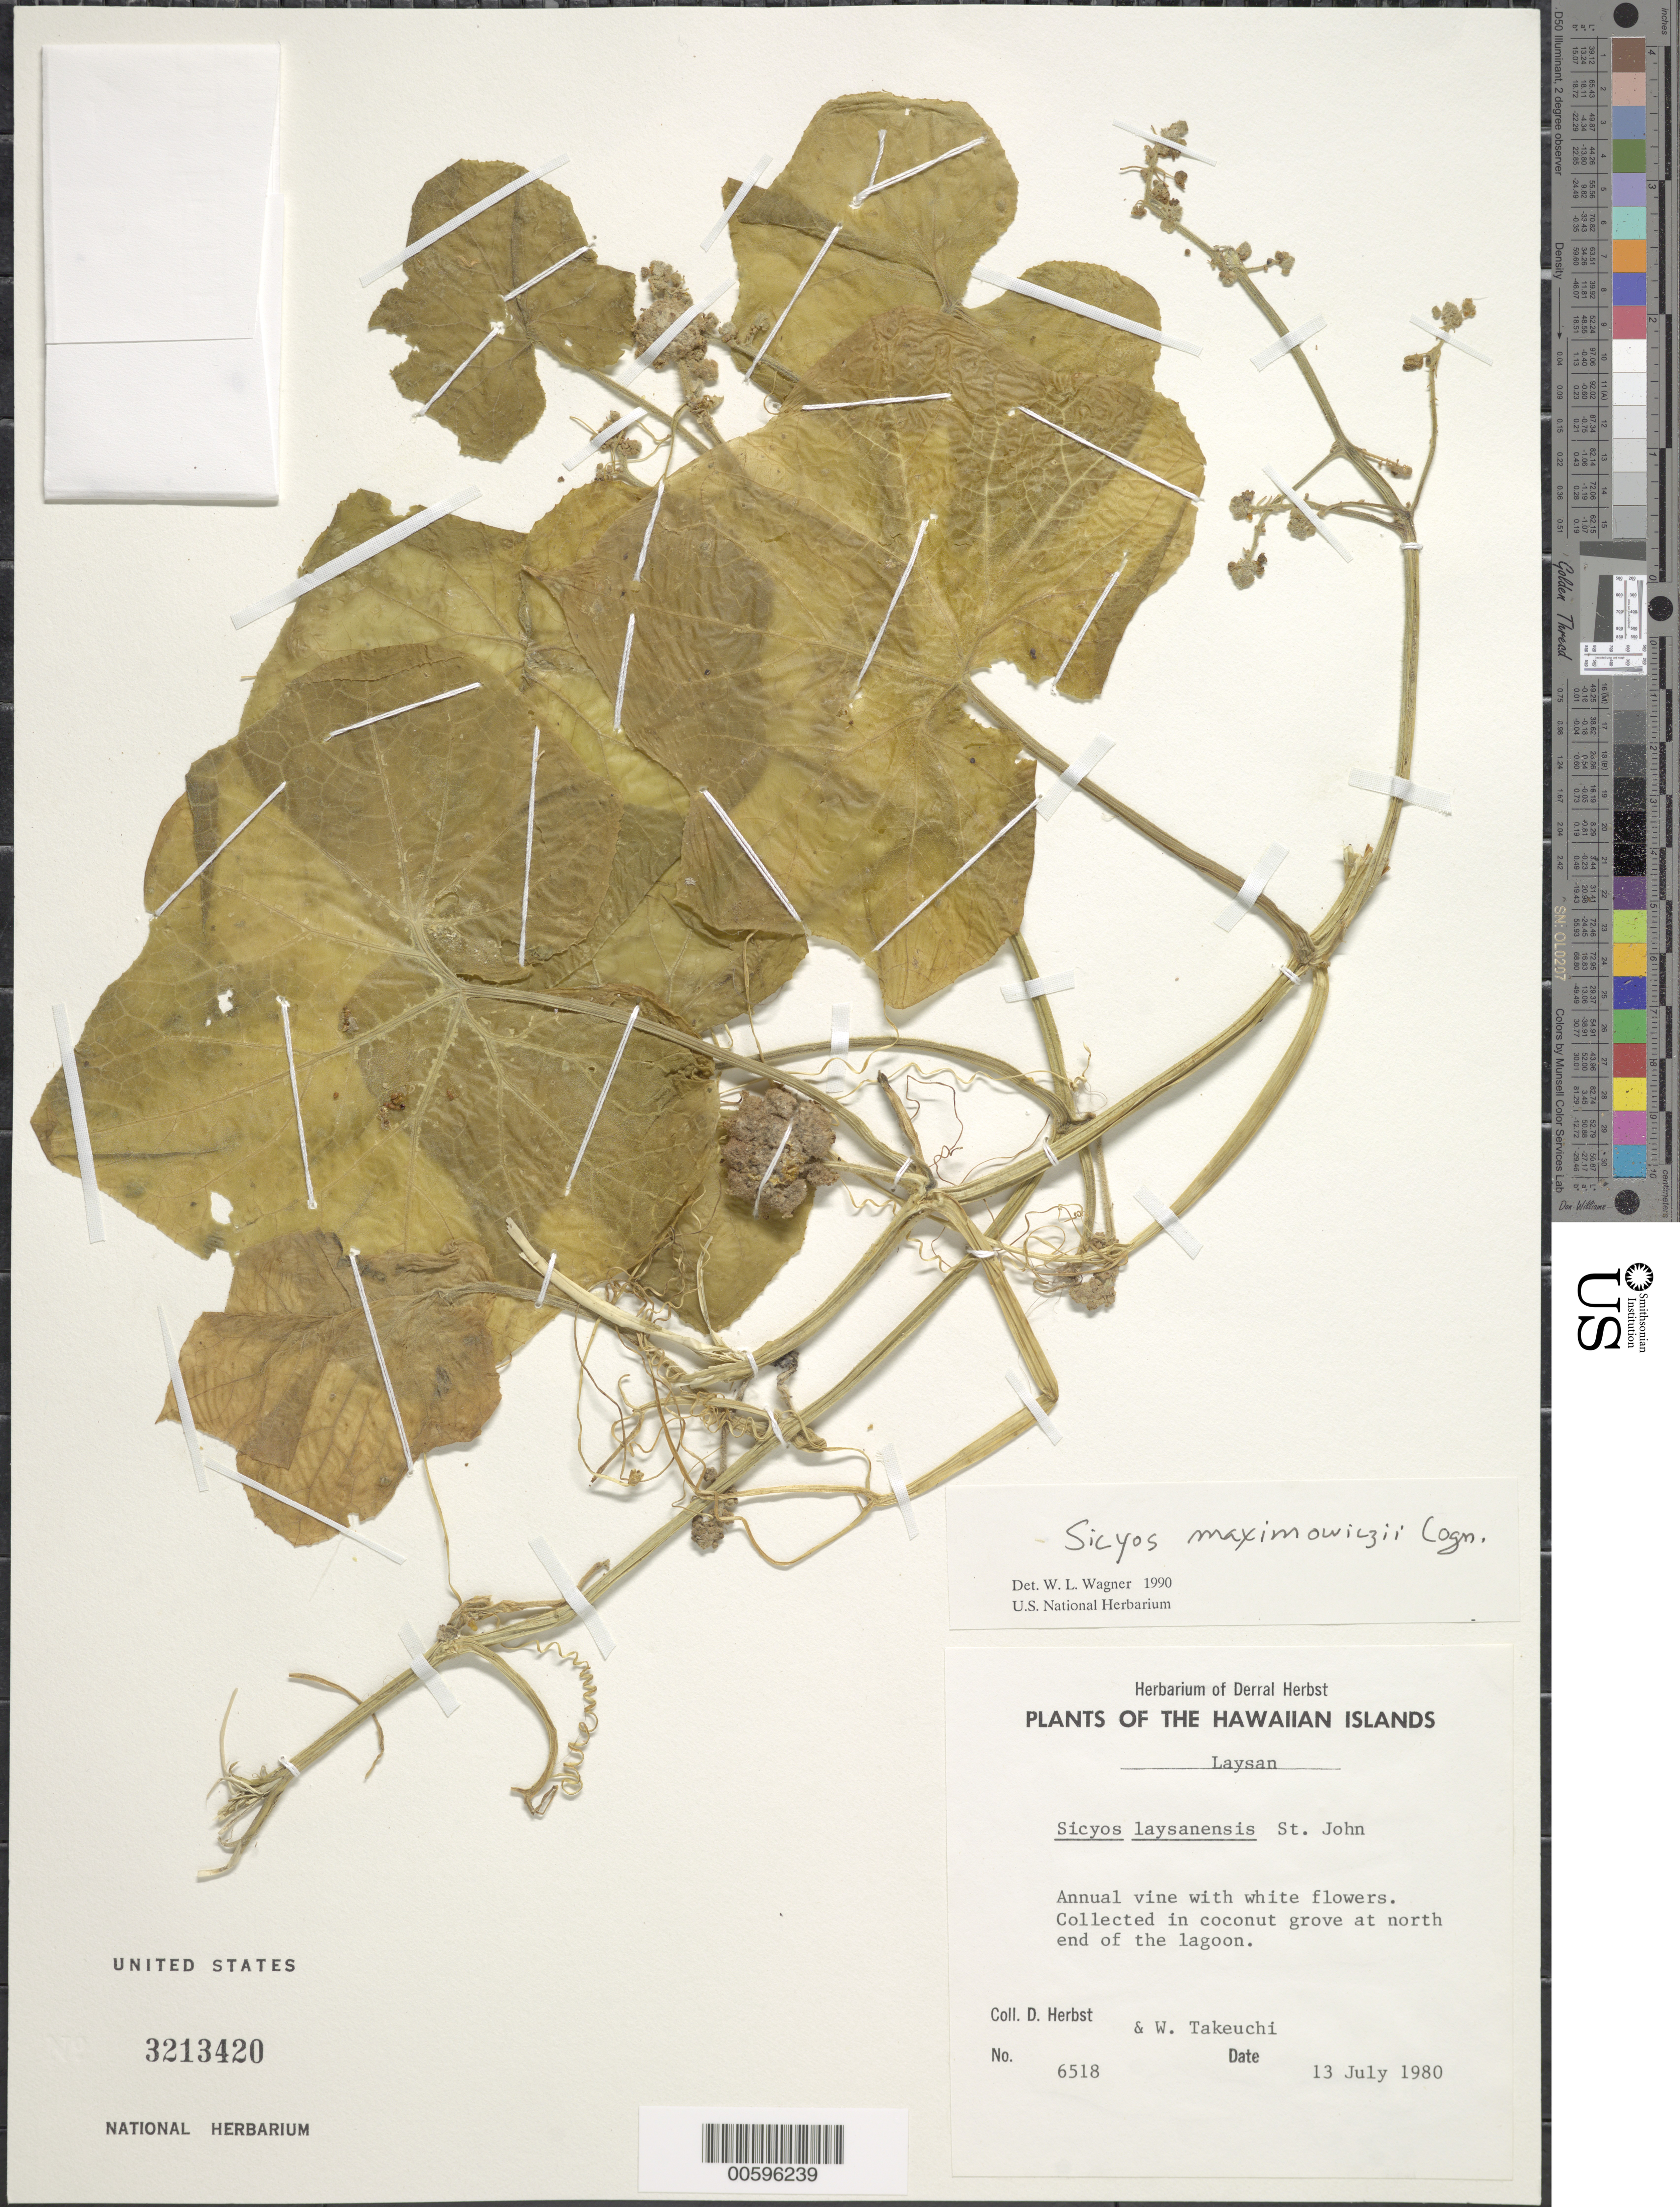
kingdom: Plantae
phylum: Tracheophyta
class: Magnoliopsida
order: Cucurbitales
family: Cucurbitaceae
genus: Sicyos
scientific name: Sicyos maximowiczii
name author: Cogn.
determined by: Wagner, W. L., (BOT), Smithsonian Institution - National Museum of Natural History (UNITED STATES)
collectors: D. R. Herbst & W. N. Takeuchi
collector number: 6518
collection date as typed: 13 Jul 1980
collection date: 1980-07-13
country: United States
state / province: Hawaii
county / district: Honolulu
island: Laysan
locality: N end of the lagoon.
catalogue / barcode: US 3213420